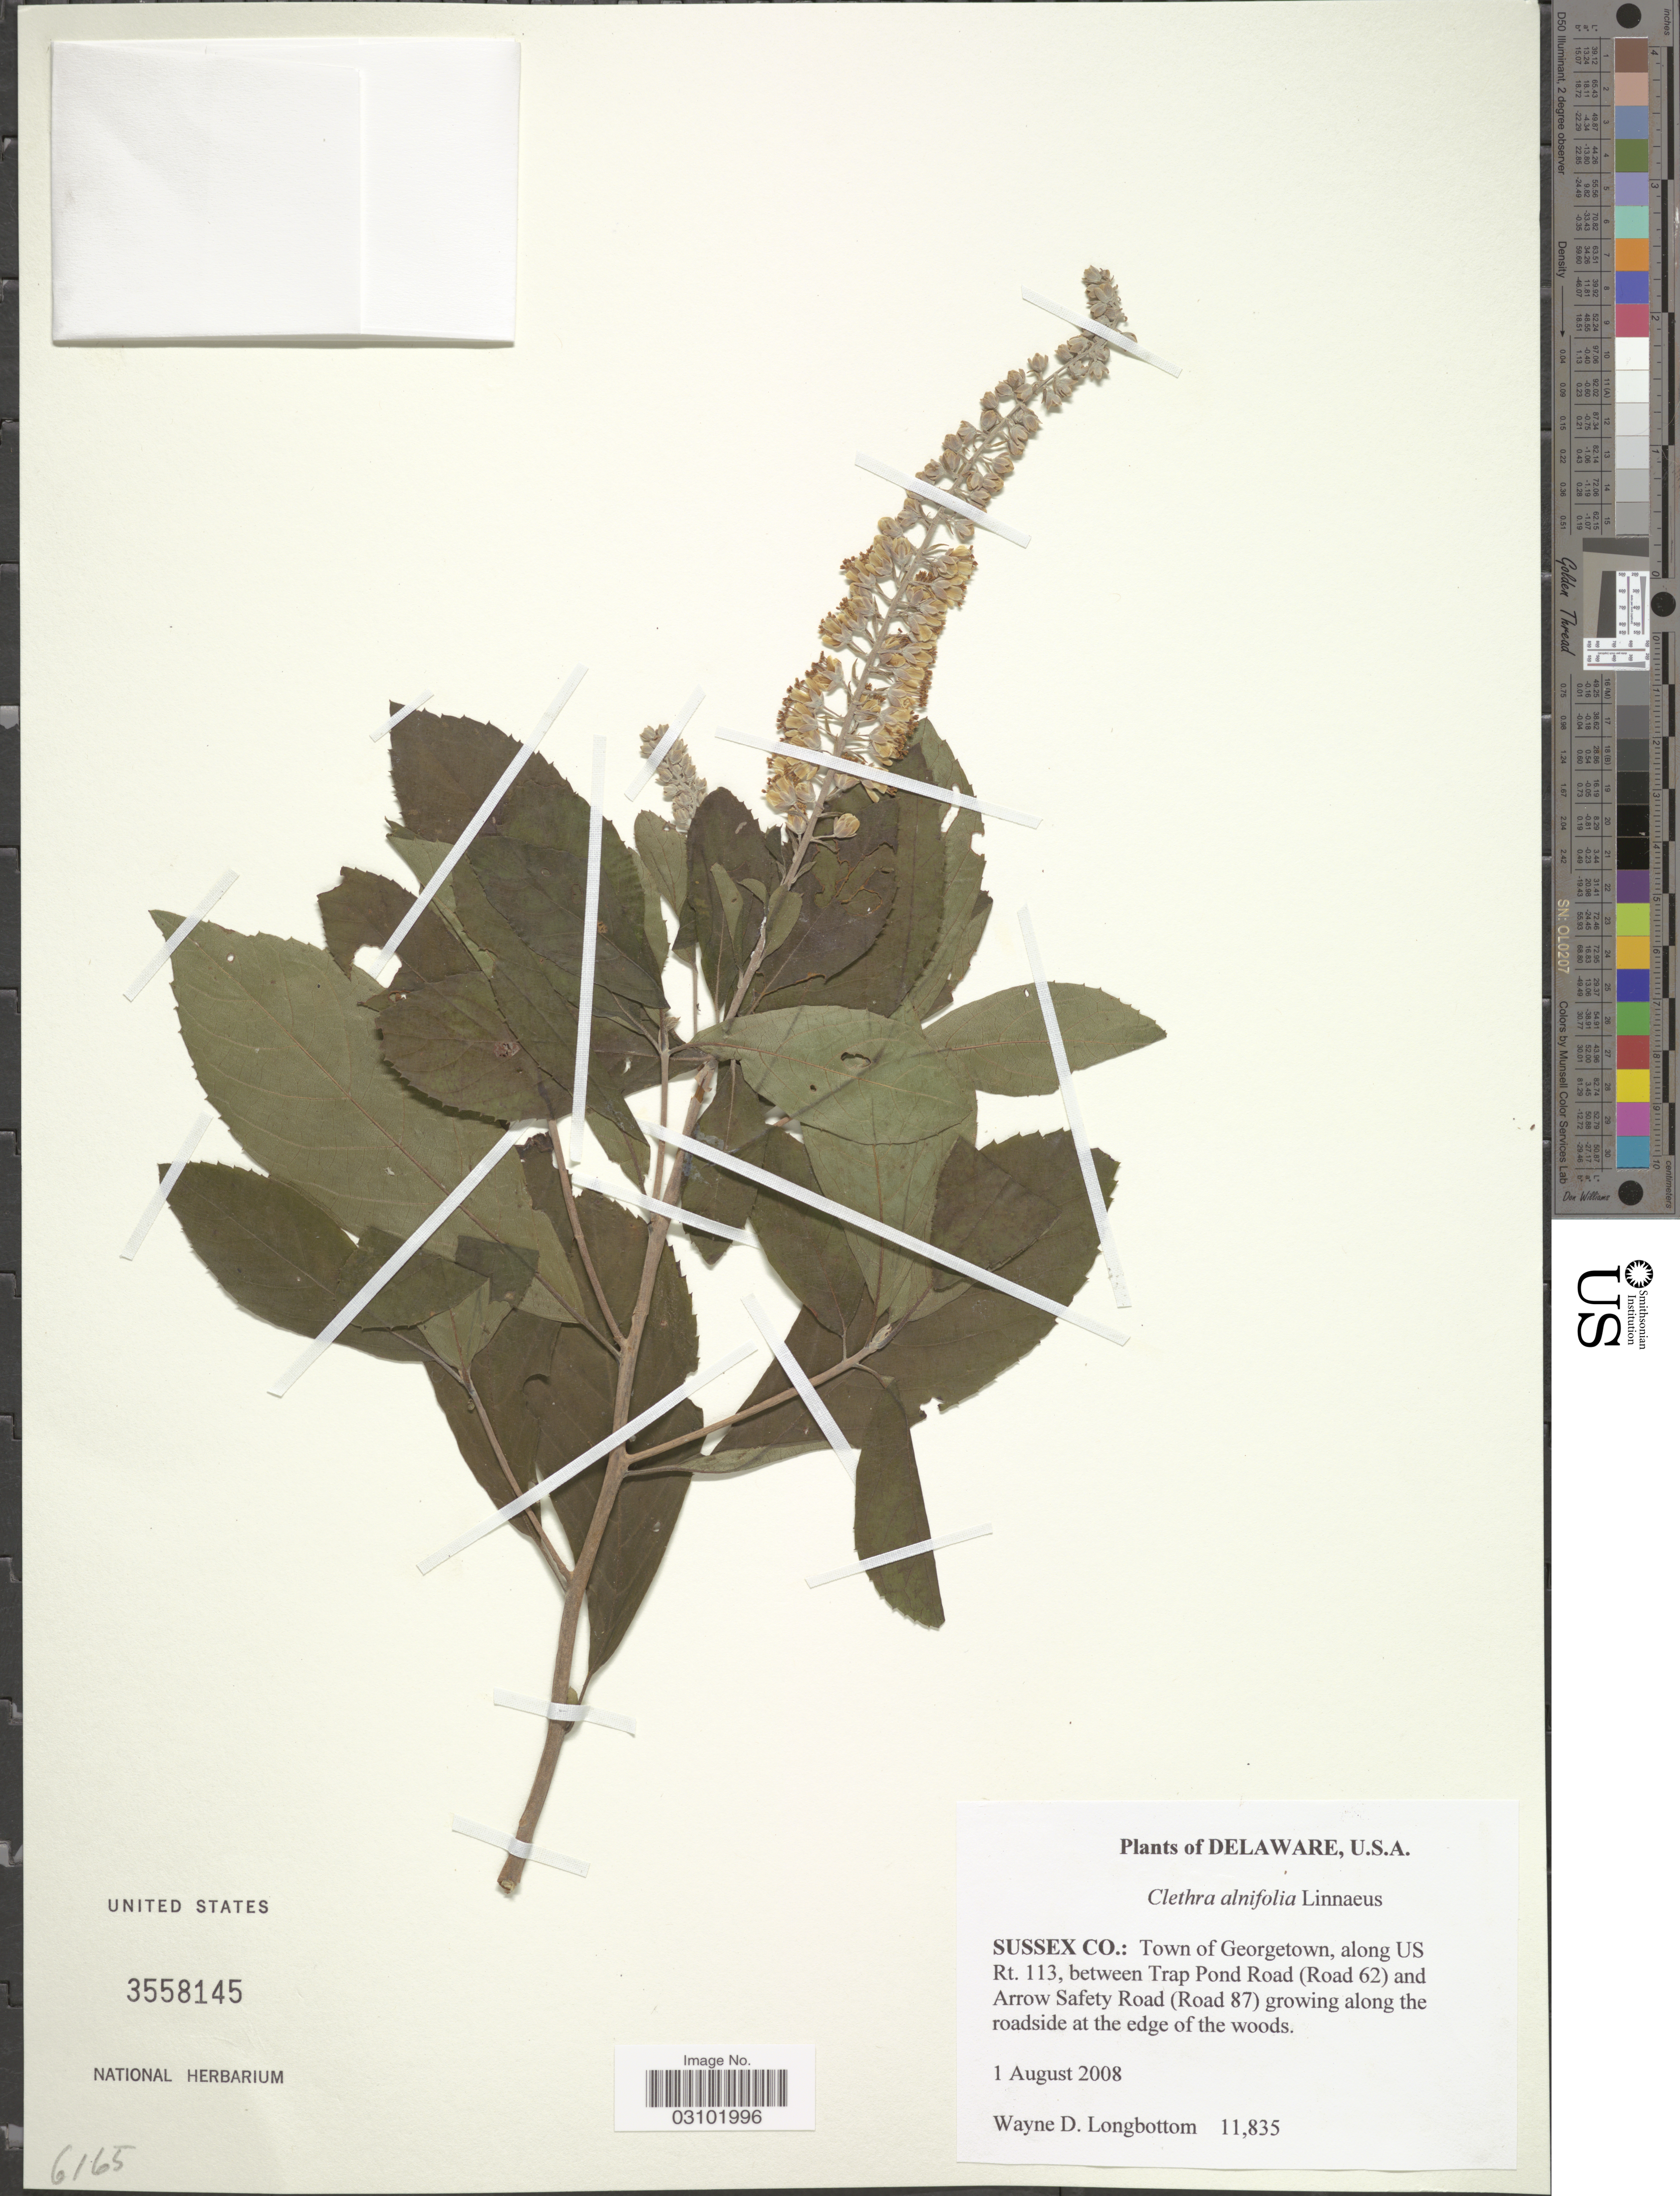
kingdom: Plantae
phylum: Tracheophyta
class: Magnoliopsida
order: Ericales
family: Clethraceae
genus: Clethra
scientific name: Clethra alnifolia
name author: L.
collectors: W. D. Longbottom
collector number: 11835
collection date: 2008-08-01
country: United States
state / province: Delaware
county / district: Sussex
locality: Sussex Co.: Town of Georgetown, along US Rt. 113, between Trap Pond Road (Road 62) and Arrow Safety Road (Road 87) growing along the roadside at the edge of the woods.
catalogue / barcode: US 3558145